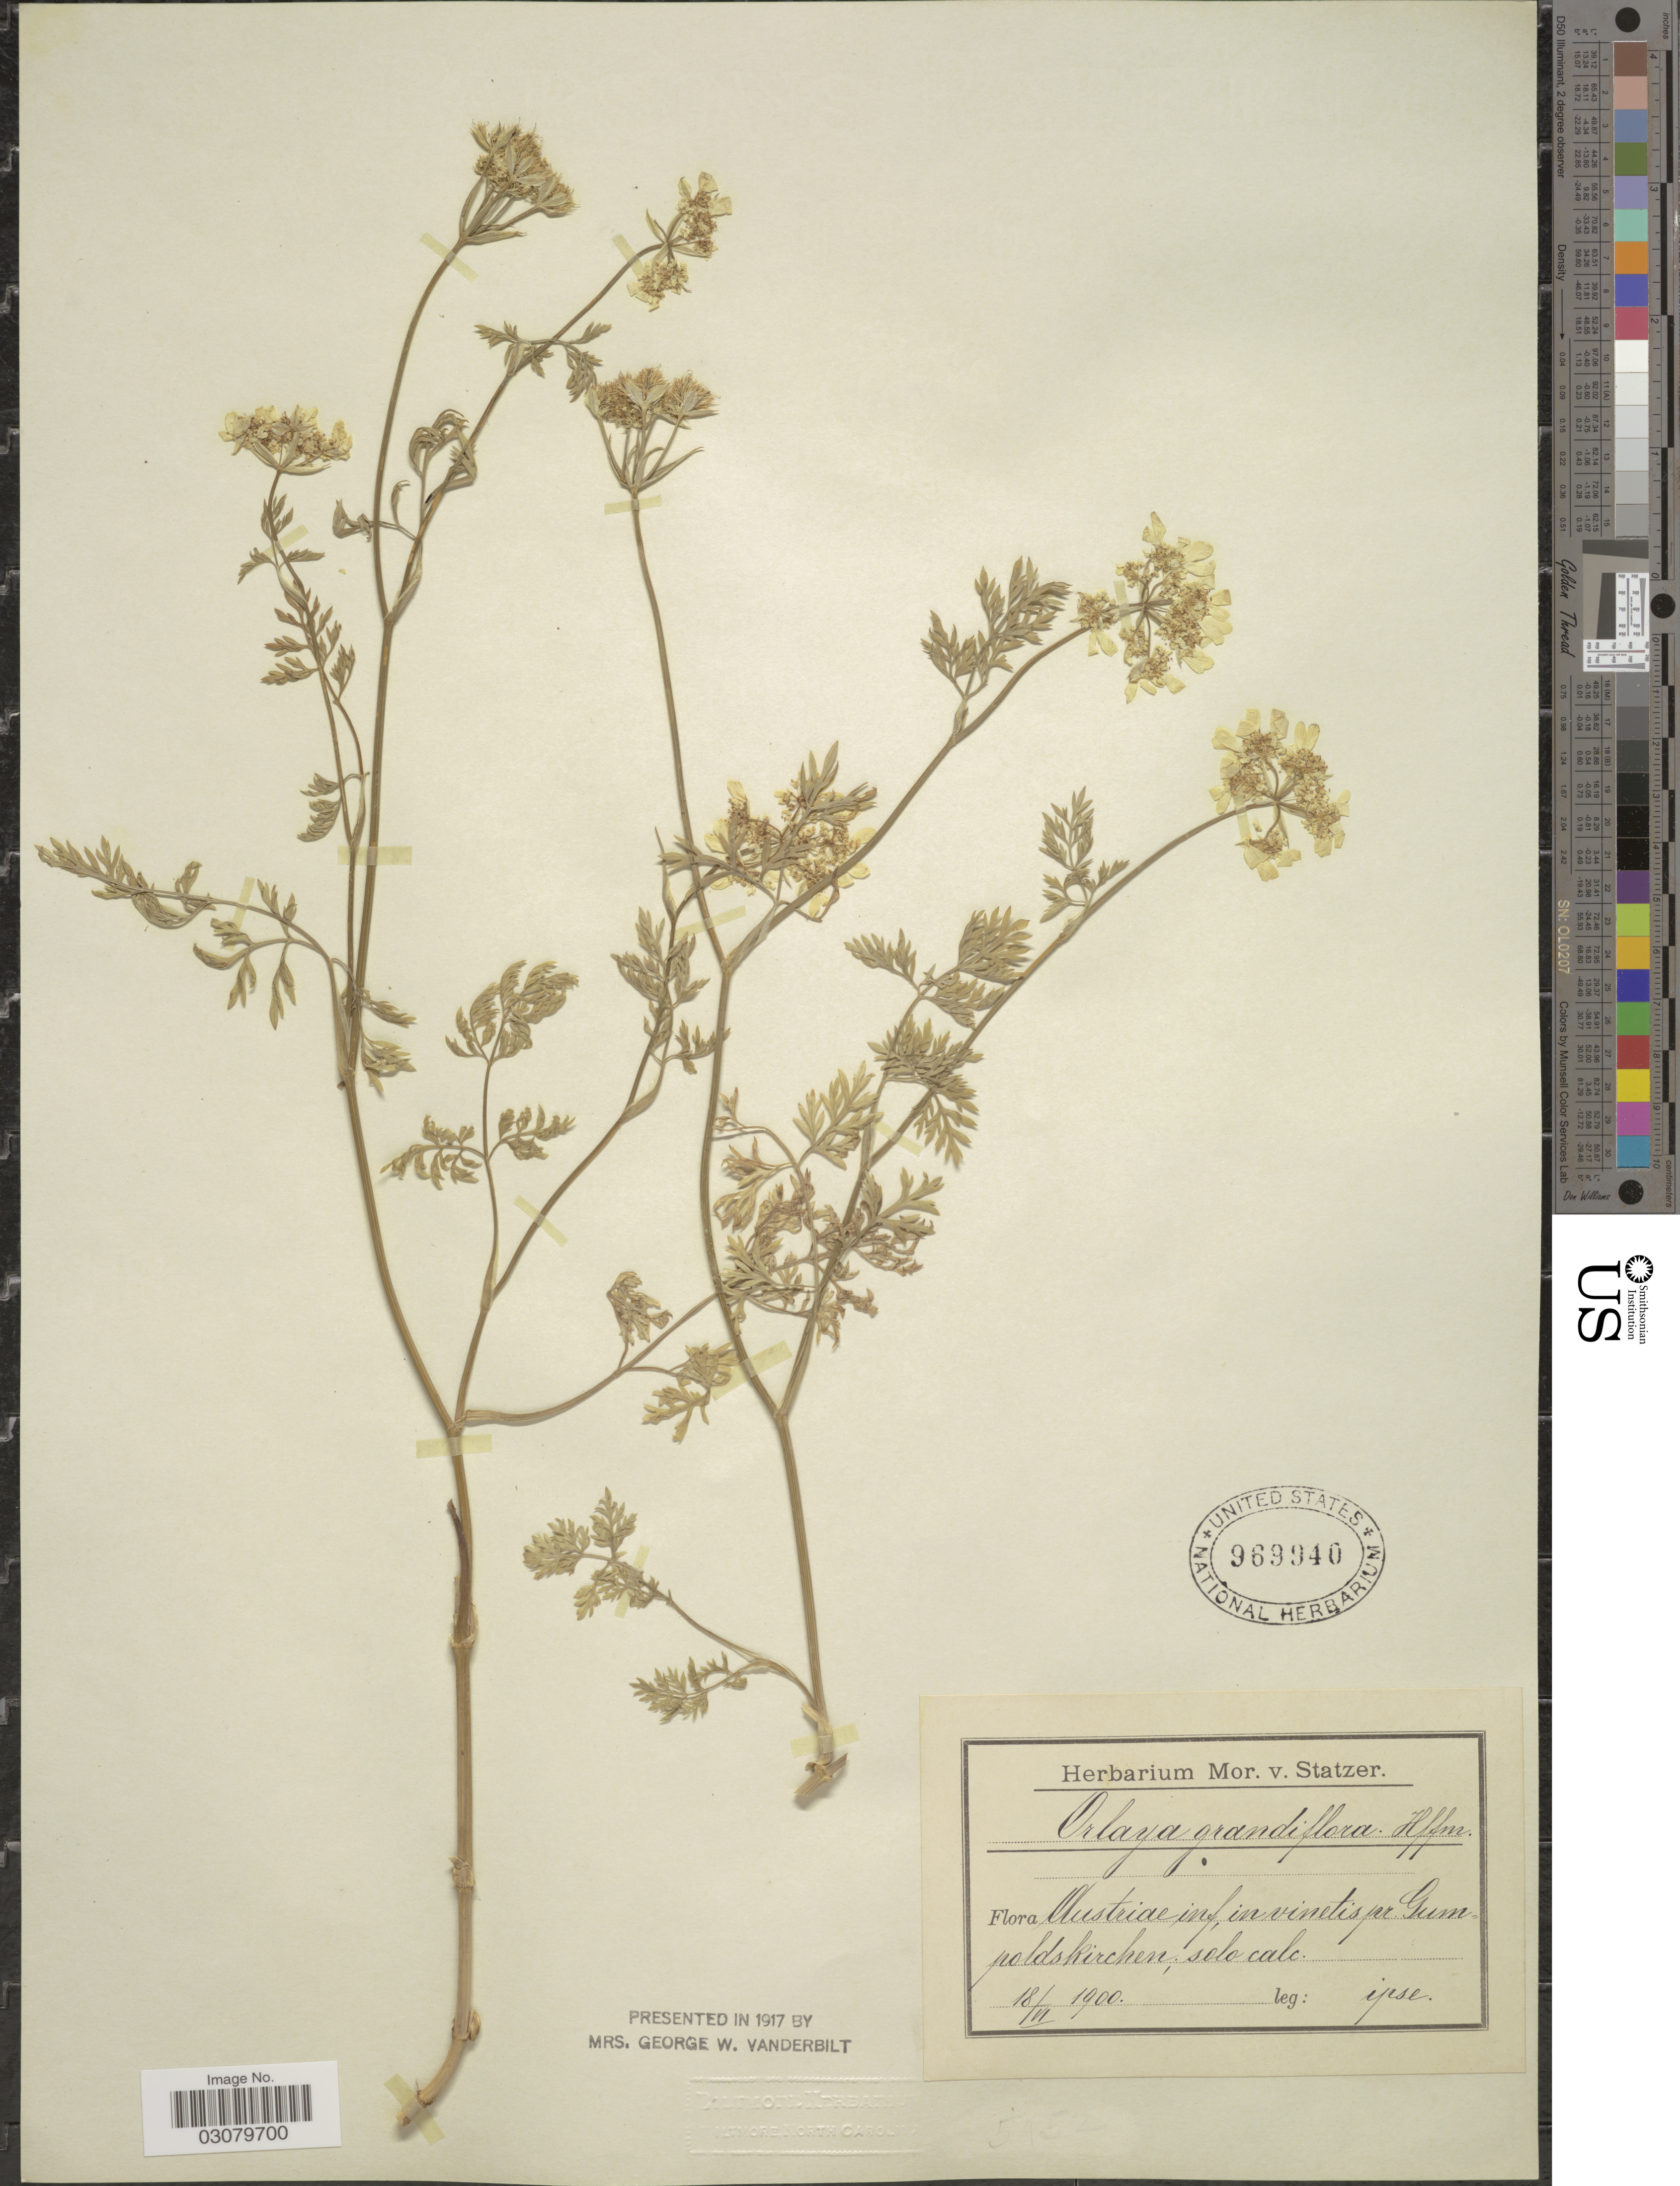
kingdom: Plantae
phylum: Tracheophyta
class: Magnoliopsida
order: Apiales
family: Apiaceae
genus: Orlaya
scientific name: Orlaya grandiflora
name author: (L.) Hoffm.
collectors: M. Statzer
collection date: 1900-06-18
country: Austria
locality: Austriae inf, in vinetis pr Gumpoldskirchen, solo calc.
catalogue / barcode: US 969940